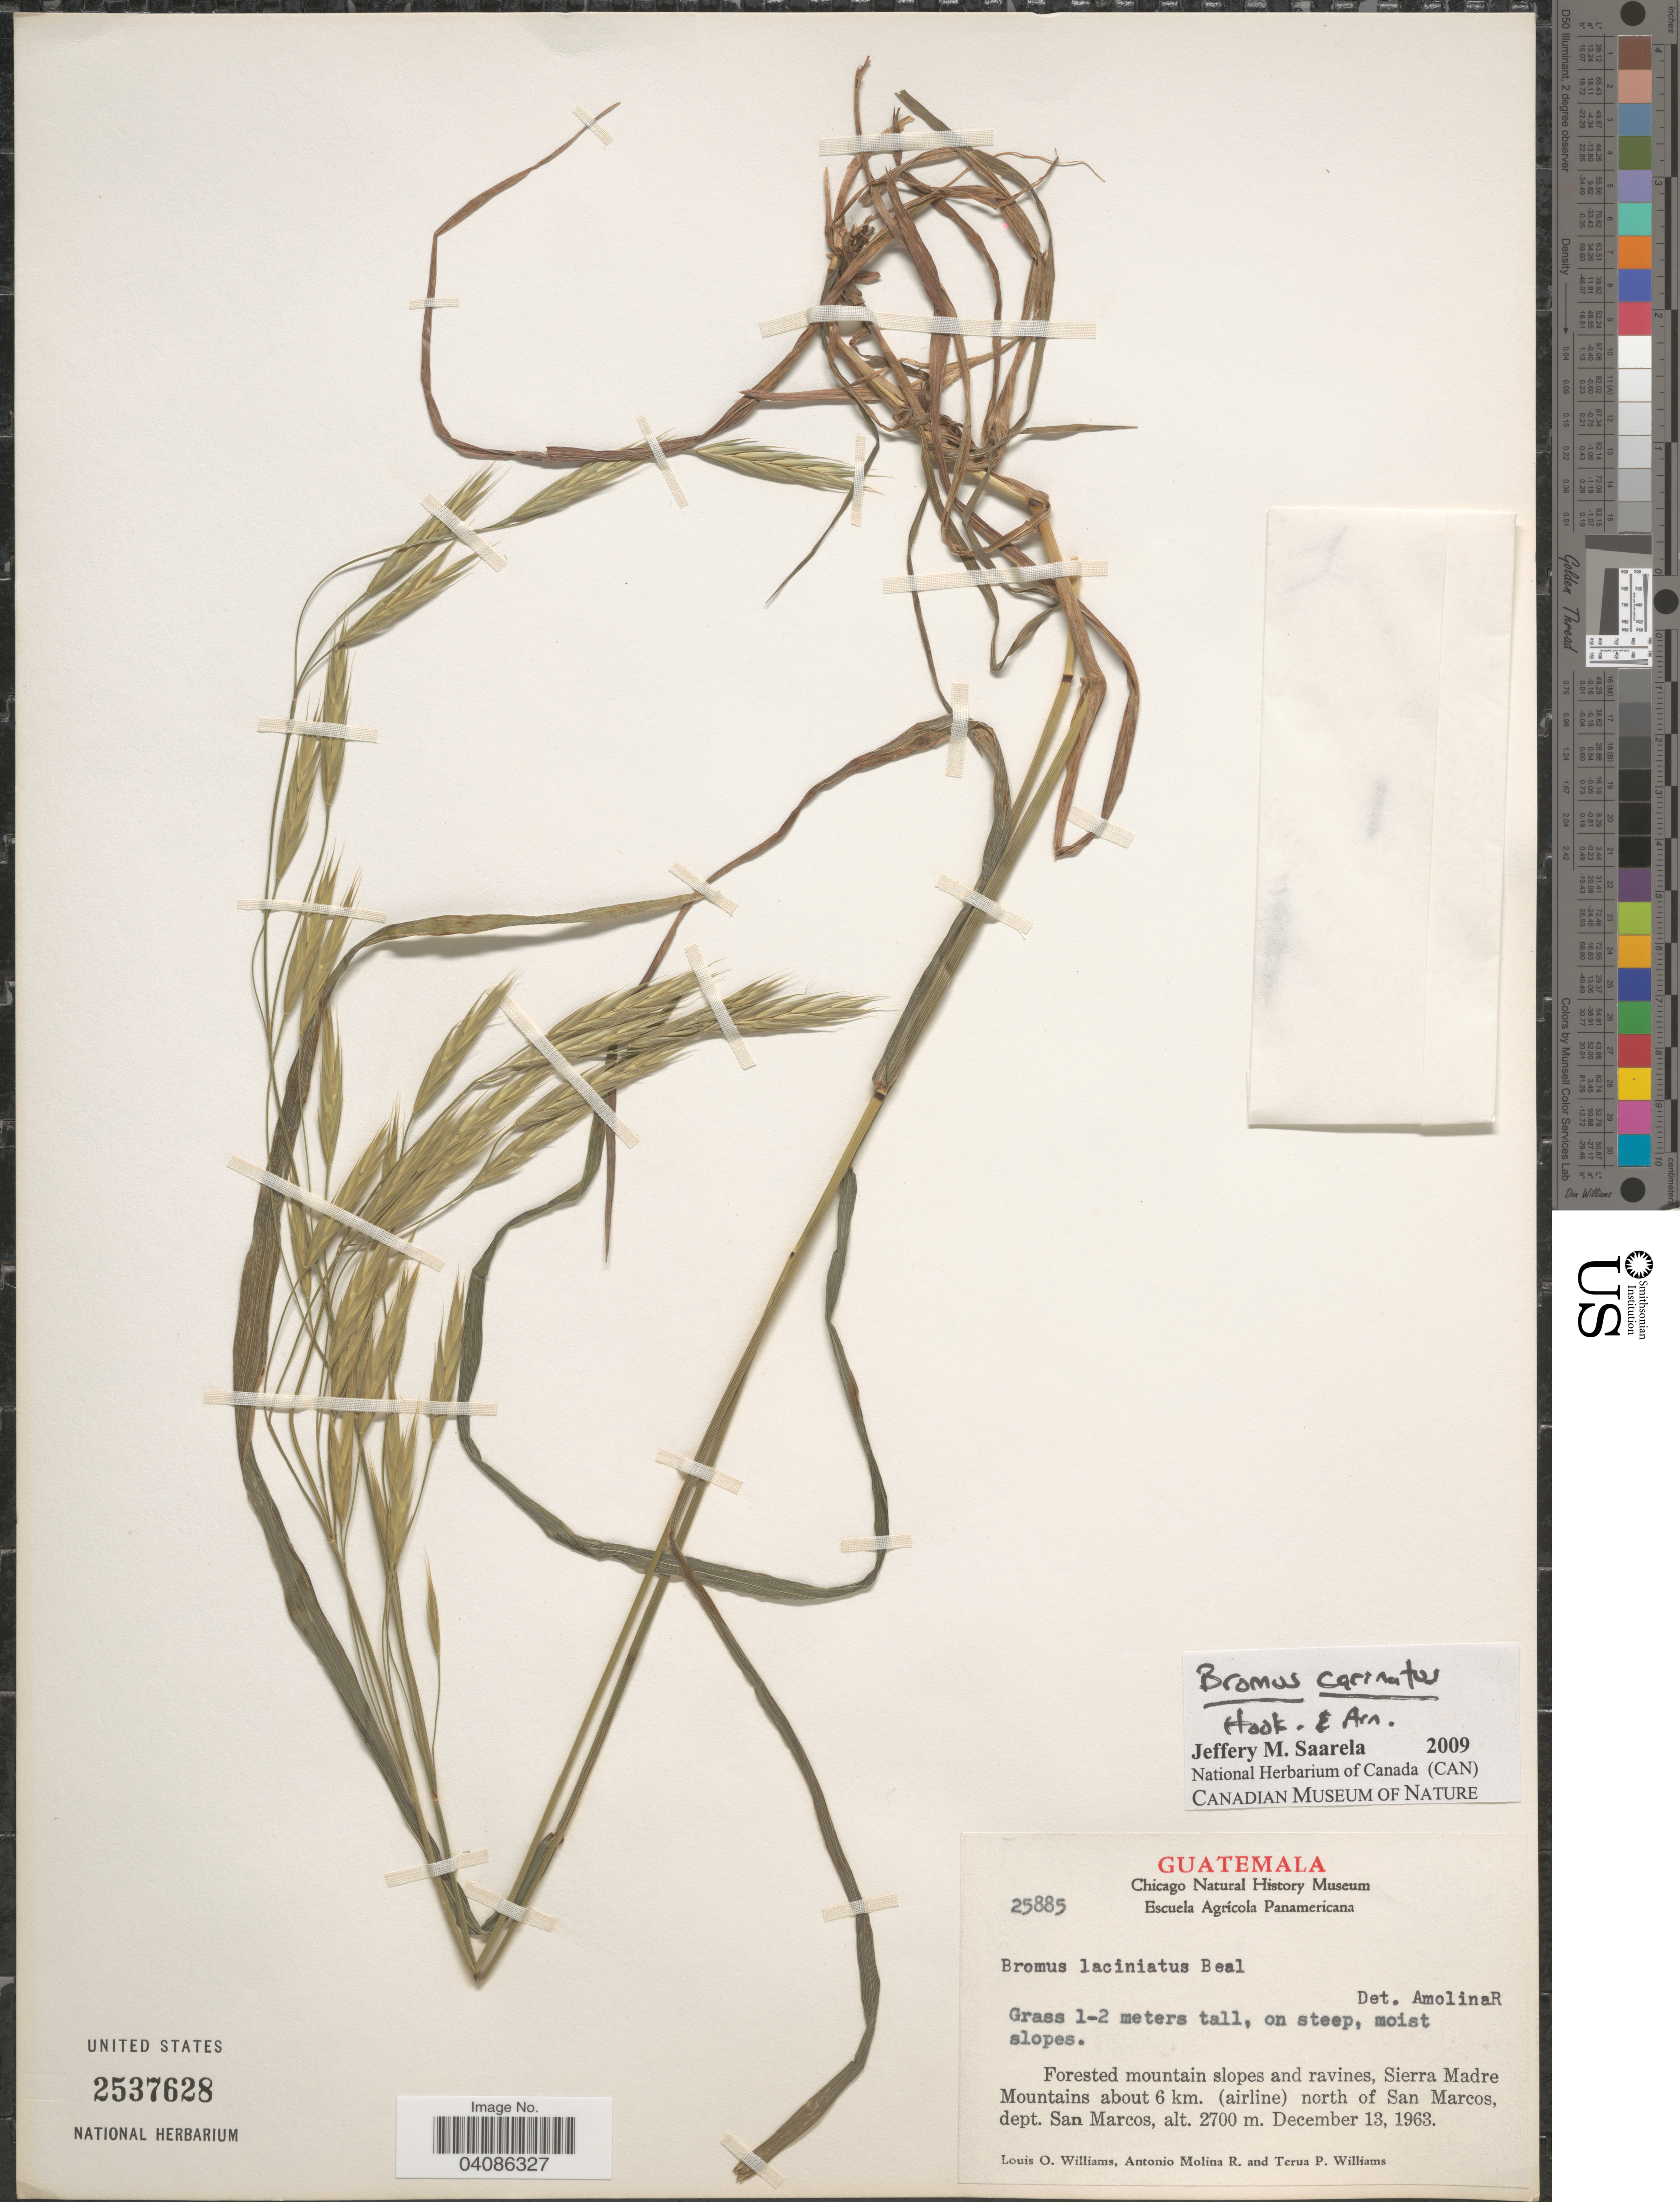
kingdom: Plantae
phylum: Tracheophyta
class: Liliopsida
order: Poales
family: Poaceae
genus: Bromus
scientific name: Bromus carinatus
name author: Hook. & Arn.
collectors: L. O. Williams, A. Molina R. & T. P. Williams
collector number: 25885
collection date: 1963-12-13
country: Guatemala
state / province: San Marcos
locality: Forested mountain slopes and ravines, Sierra Madre Mountains about 6 km. (airline) north of San Marcos, dept. San Marcos.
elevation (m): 2700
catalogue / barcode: US 2537628